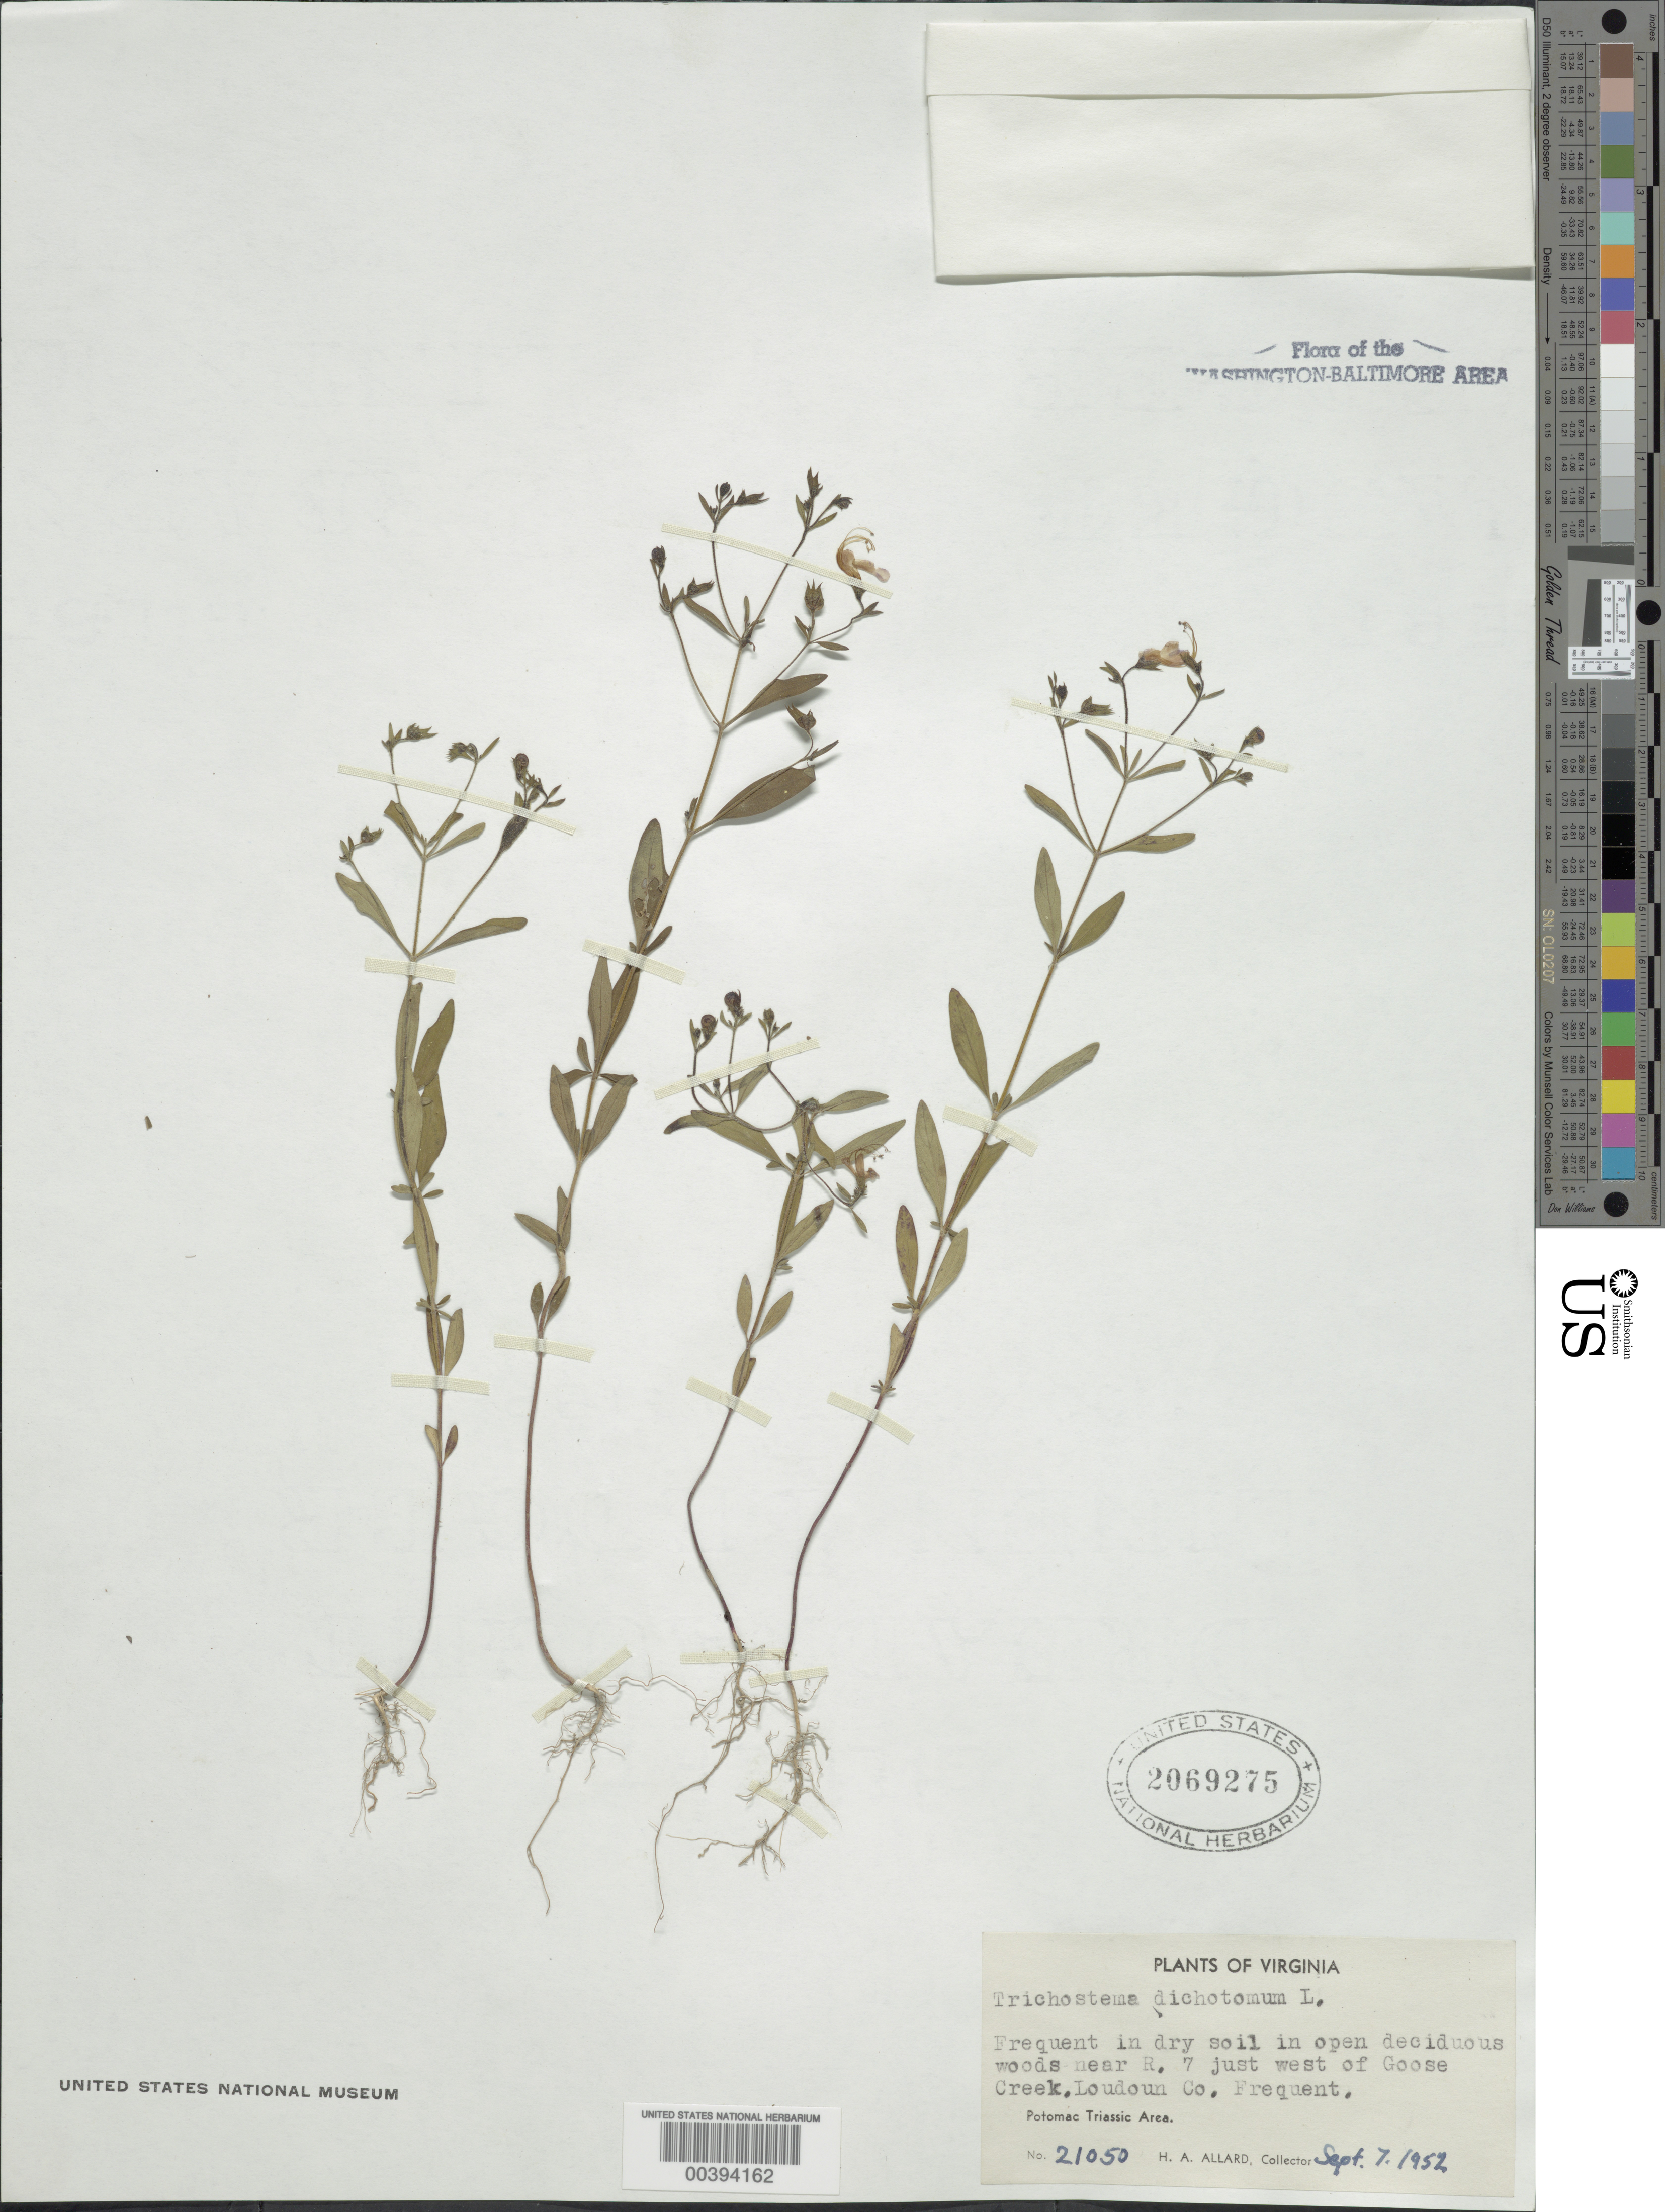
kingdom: Plantae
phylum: Tracheophyta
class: Magnoliopsida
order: Lamiales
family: Lamiaceae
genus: Trichostema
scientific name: Trichostema dichotomum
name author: L.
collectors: H. A. Allard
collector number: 21050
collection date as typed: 07 Sep 1952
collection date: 1952-09-07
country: United States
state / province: Virginia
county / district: Loudoun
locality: Near Route 7 west of Goose Creek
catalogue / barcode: US 2069275